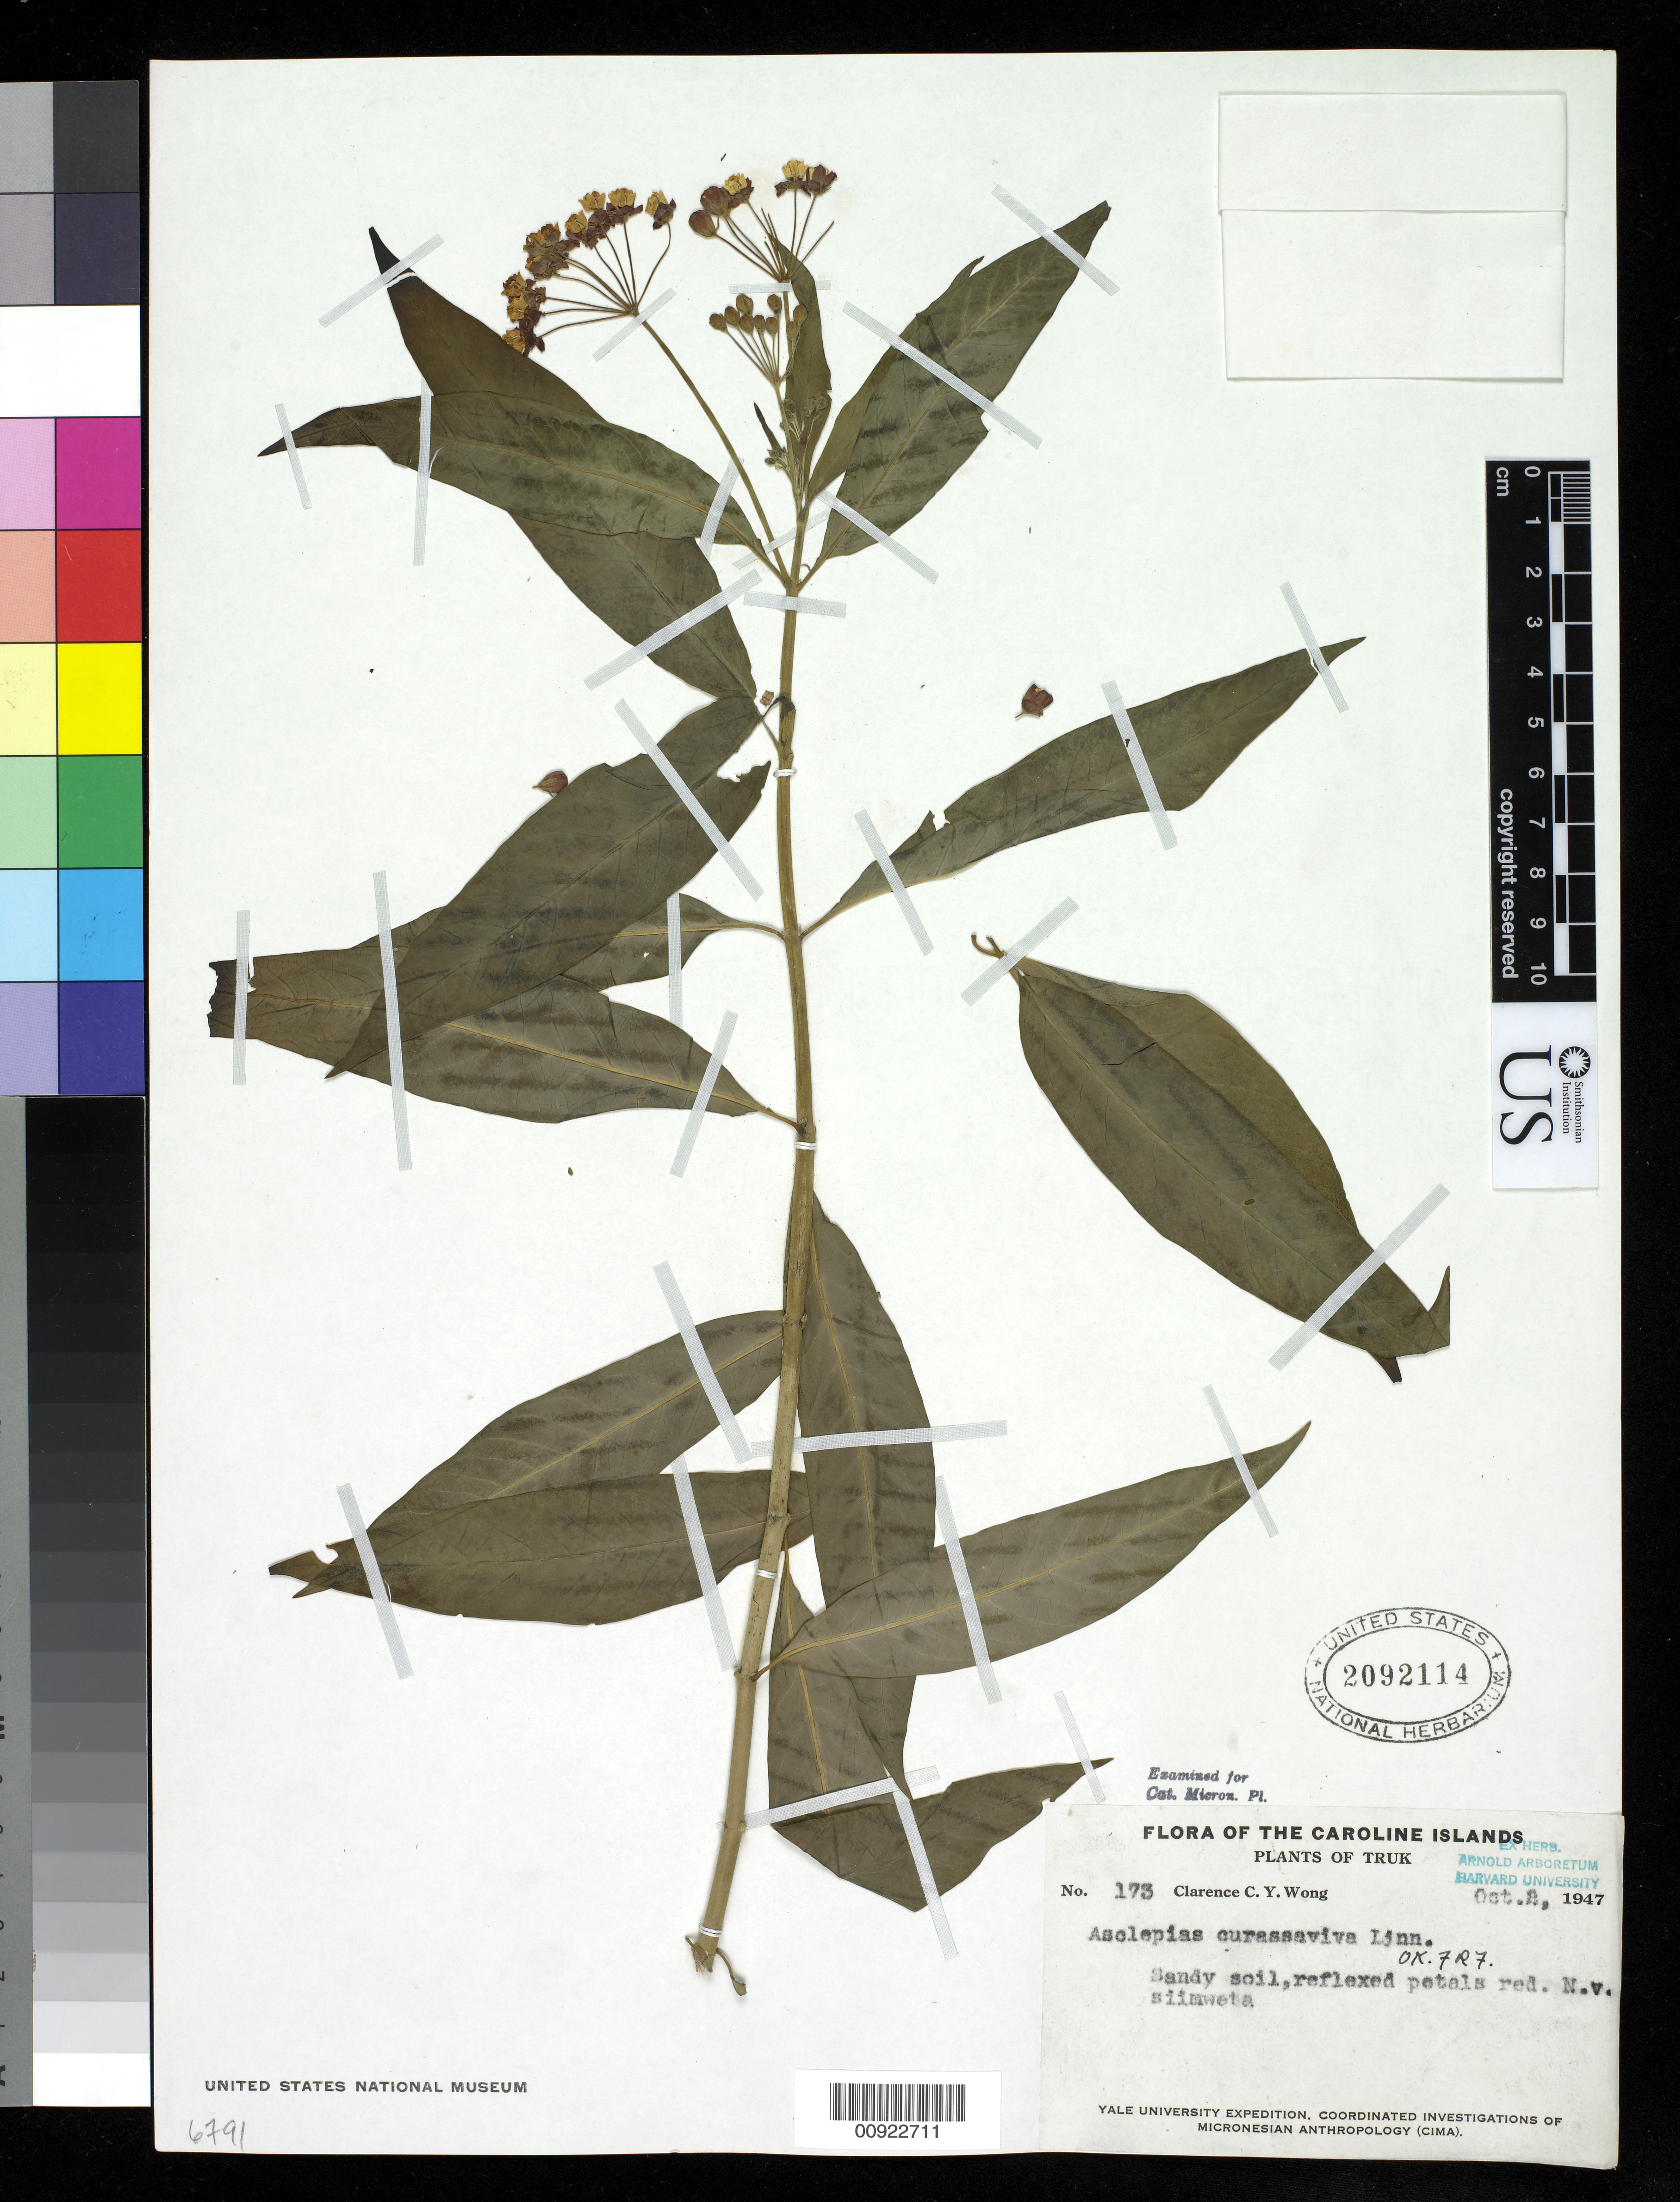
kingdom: Plantae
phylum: Tracheophyta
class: Magnoliopsida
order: Gentianales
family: Apocynaceae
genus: Asclepias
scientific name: Asclepias curassavica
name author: L.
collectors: C. Wong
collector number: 173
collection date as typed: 08 Oct 1947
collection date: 1947-10-08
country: Micronesia, Federated States of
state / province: Truk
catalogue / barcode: US 2092114